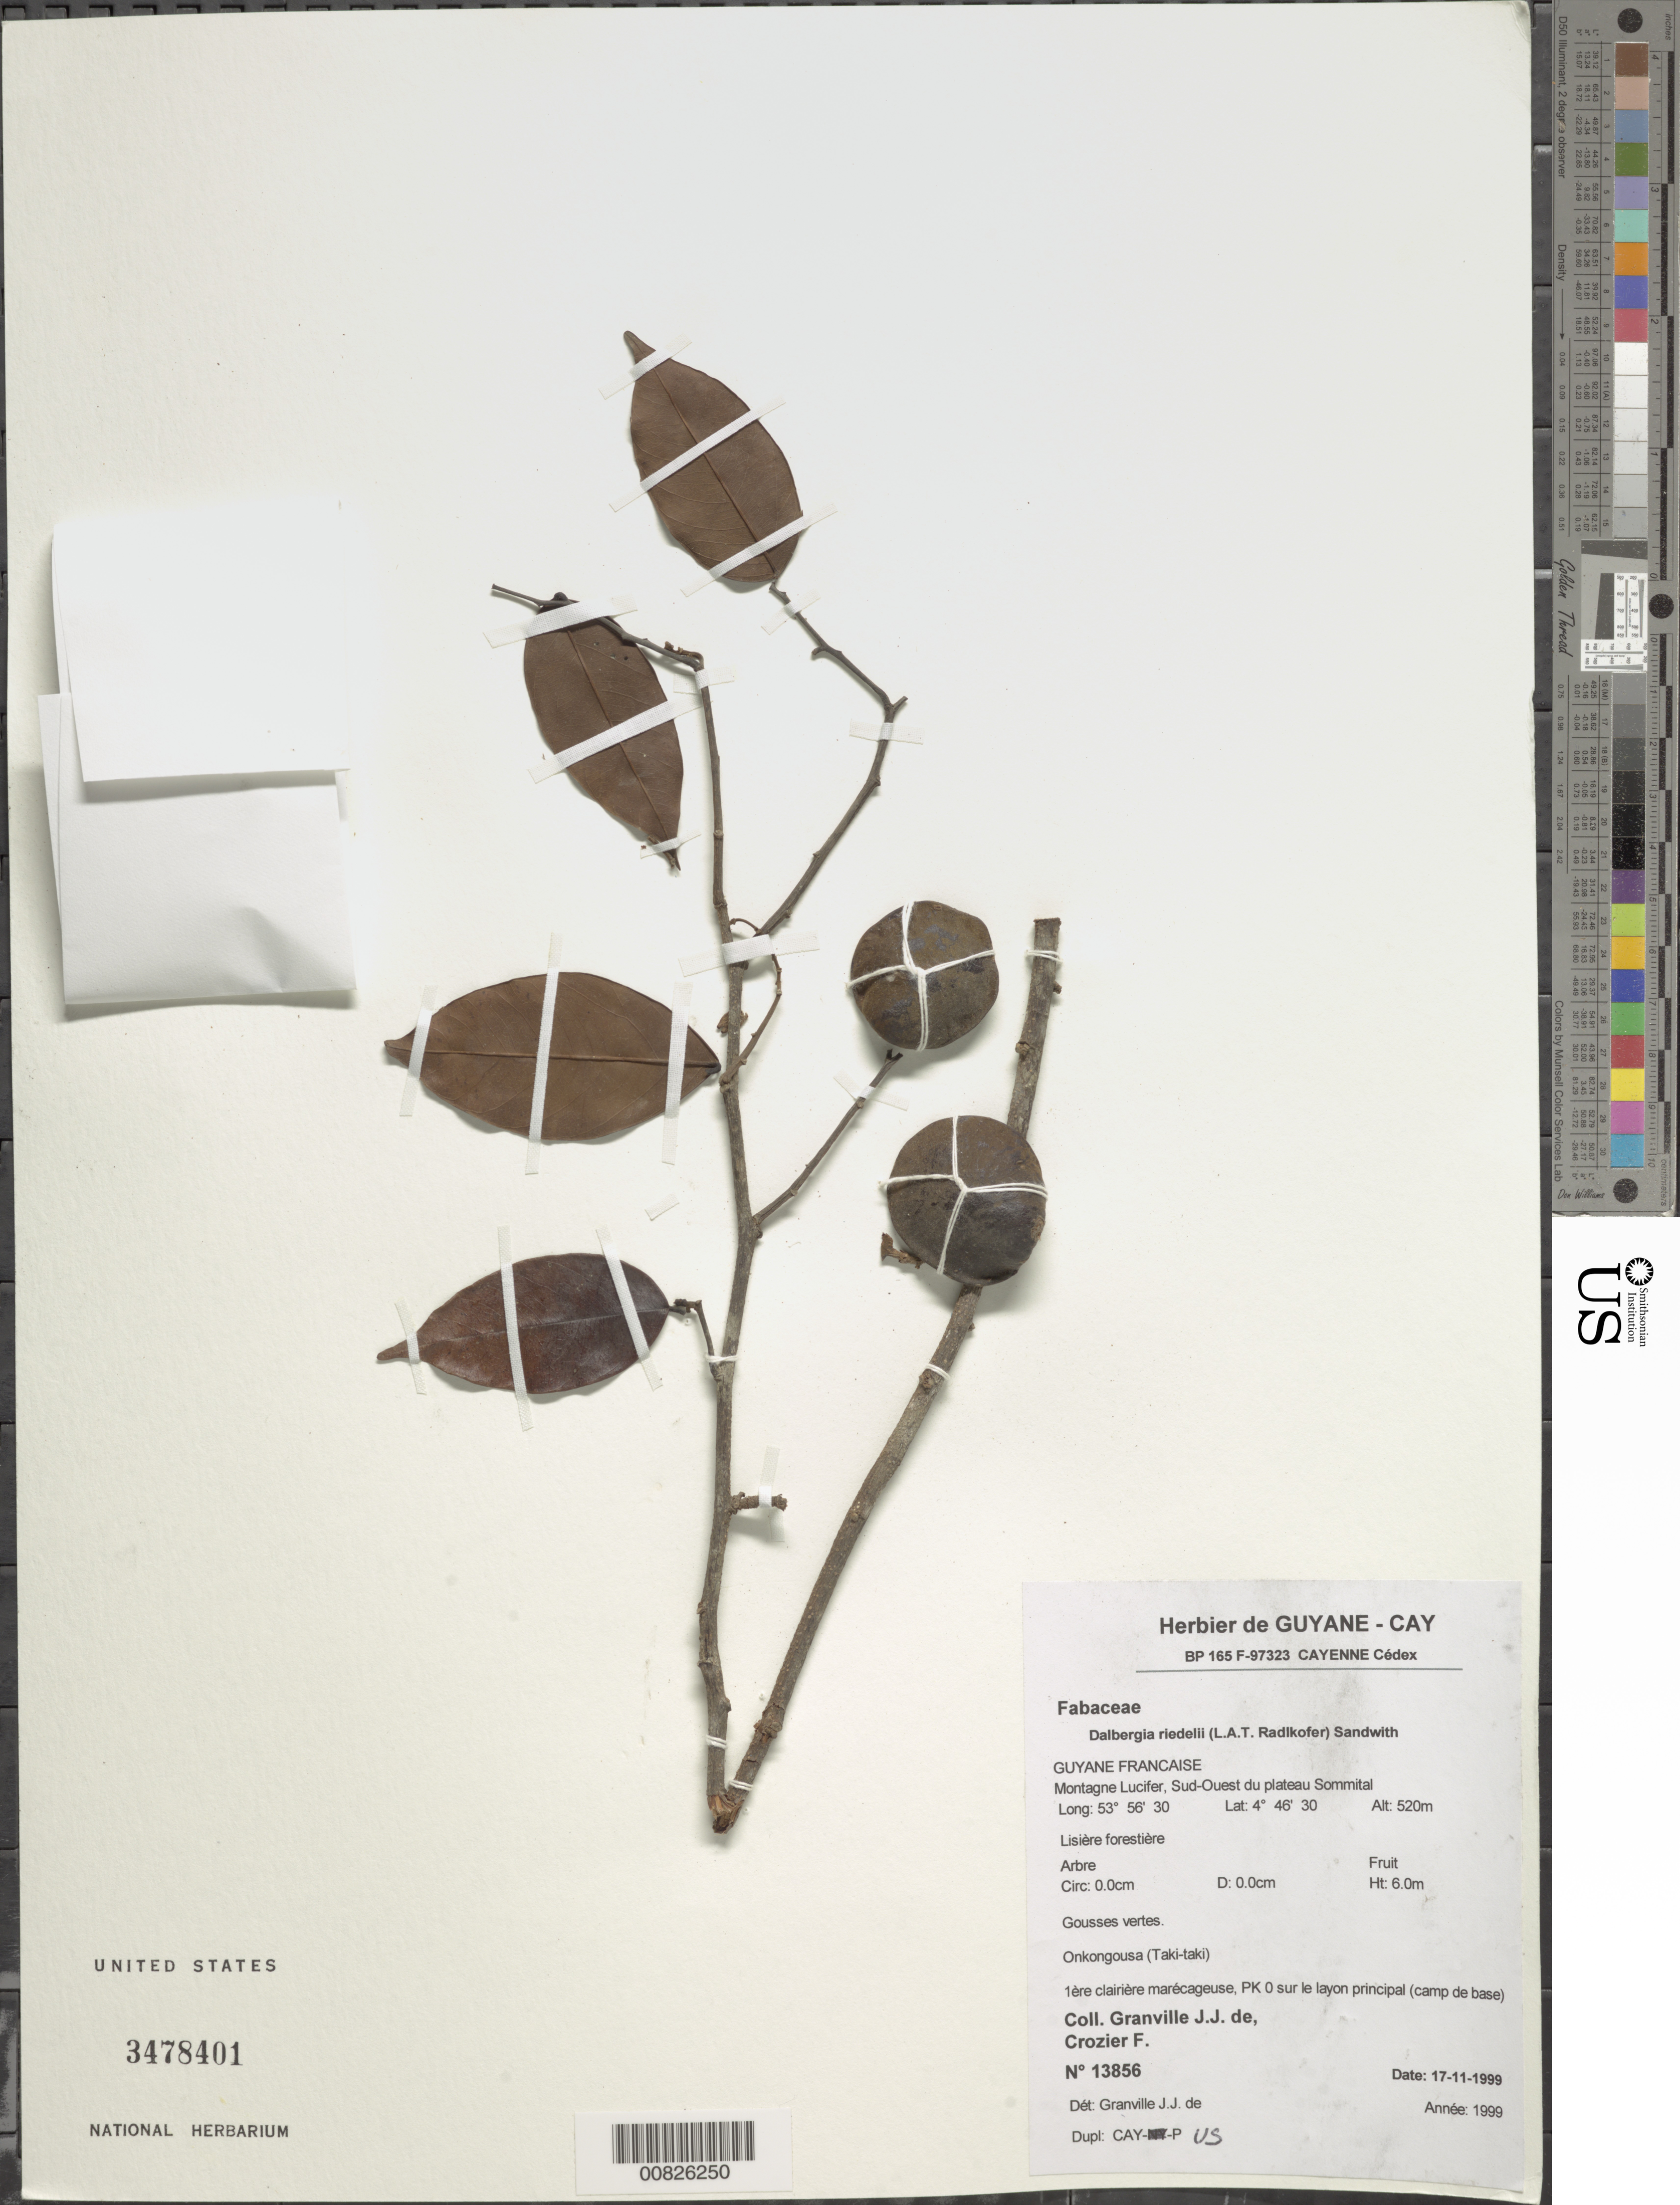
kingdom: Plantae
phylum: Tracheophyta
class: Magnoliopsida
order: Fabales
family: Fabaceae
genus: Dalbergia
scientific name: Dalbergia riedelii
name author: (Benth.) Sandwith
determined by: Granville, J. J. de, (CAY), Institut de Recherche pour le Developpement (IRD) (FRENCH GUIANA)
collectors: J.-J. de Granville & F. Crozier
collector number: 13856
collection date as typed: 17-Nov-99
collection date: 1999-11-17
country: French Guiana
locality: Montagne Lucifer, Sud-Ouest du plateau Sommital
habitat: Lisière forestiere; 1ère clairiere marécageuse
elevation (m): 520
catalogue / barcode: US 3478401